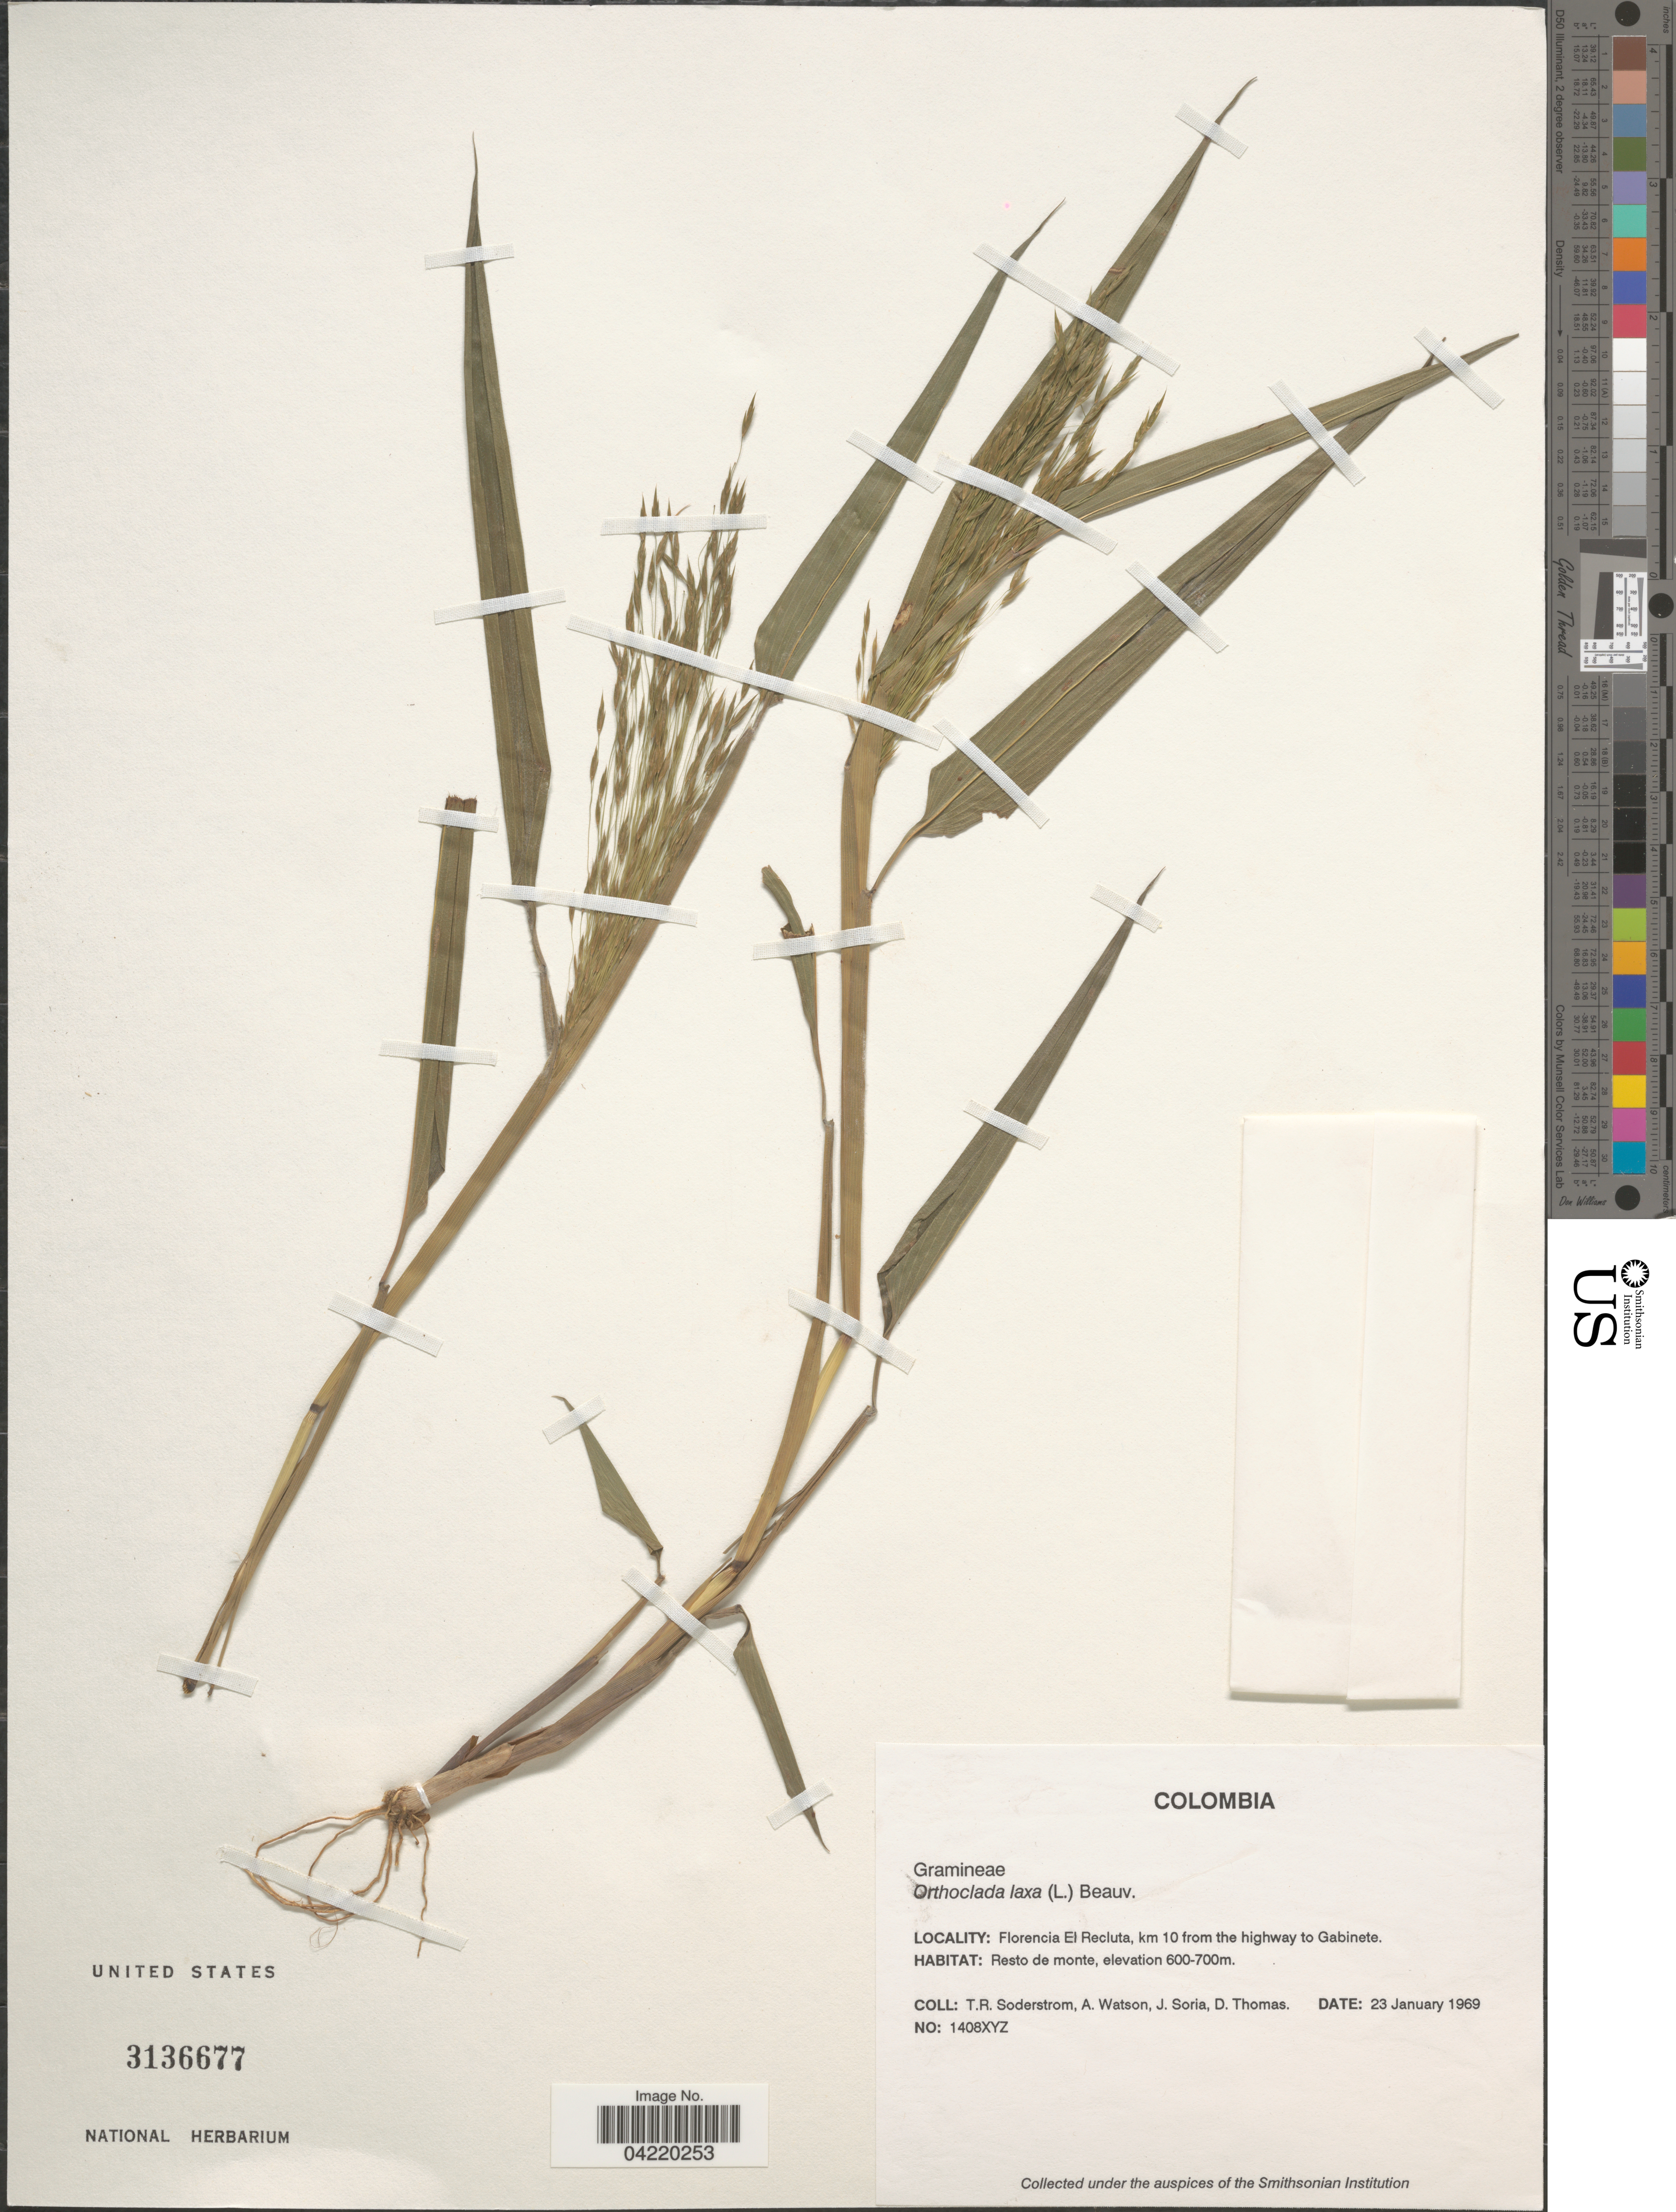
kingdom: Plantae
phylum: Tracheophyta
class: Liliopsida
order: Poales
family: Poaceae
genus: Orthoclada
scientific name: Orthoclada laxa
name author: P. Beauv.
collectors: T. R. Soderstrom, A. Watson, J. Soria & D. Thomas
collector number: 1408XYZ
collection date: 1969-01-23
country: Colombia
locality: Florencia El Recluta, km 10 from the highway to Gabinete.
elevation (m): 600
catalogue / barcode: US 3136677